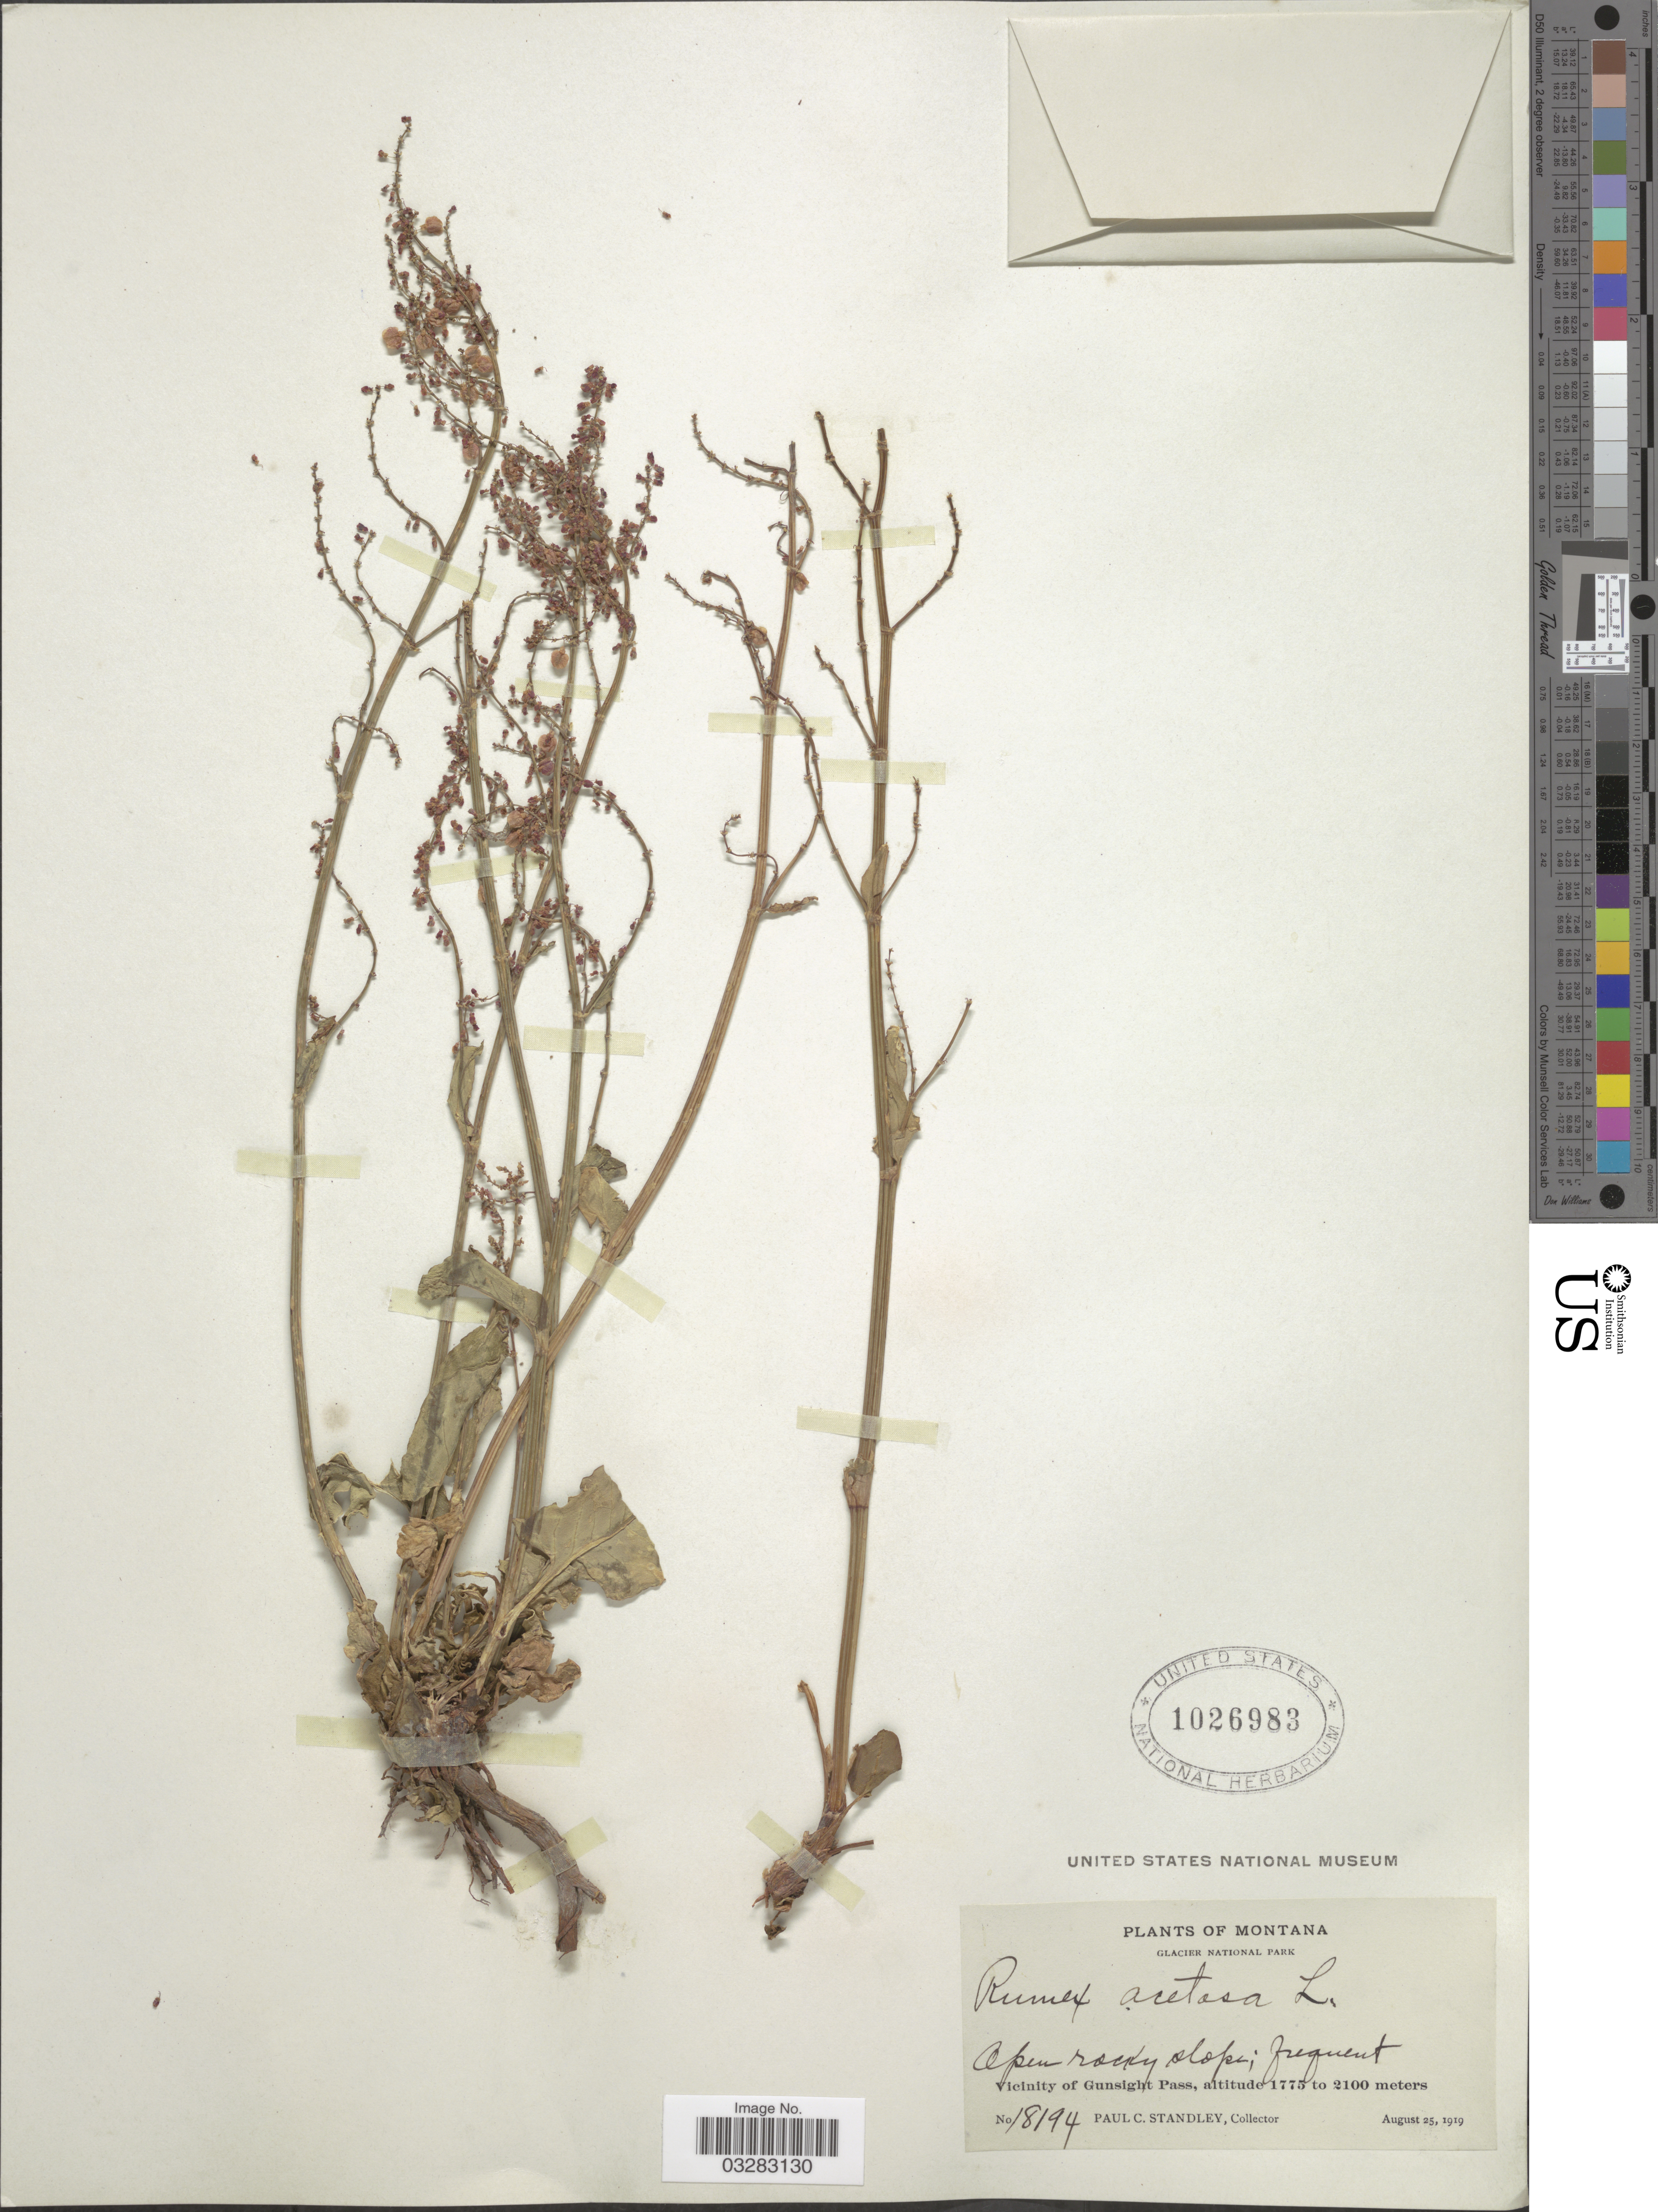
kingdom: Plantae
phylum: Tracheophyta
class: Magnoliopsida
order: Caryophyllales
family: Polygonaceae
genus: Rumex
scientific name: Rumex acetosa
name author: L.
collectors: P. C. Standley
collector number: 18194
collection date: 1919-08-25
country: United States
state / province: Montana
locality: Glacier National Park. Vicinity of Gunsight Pass.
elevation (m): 1775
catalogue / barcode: US 1026983